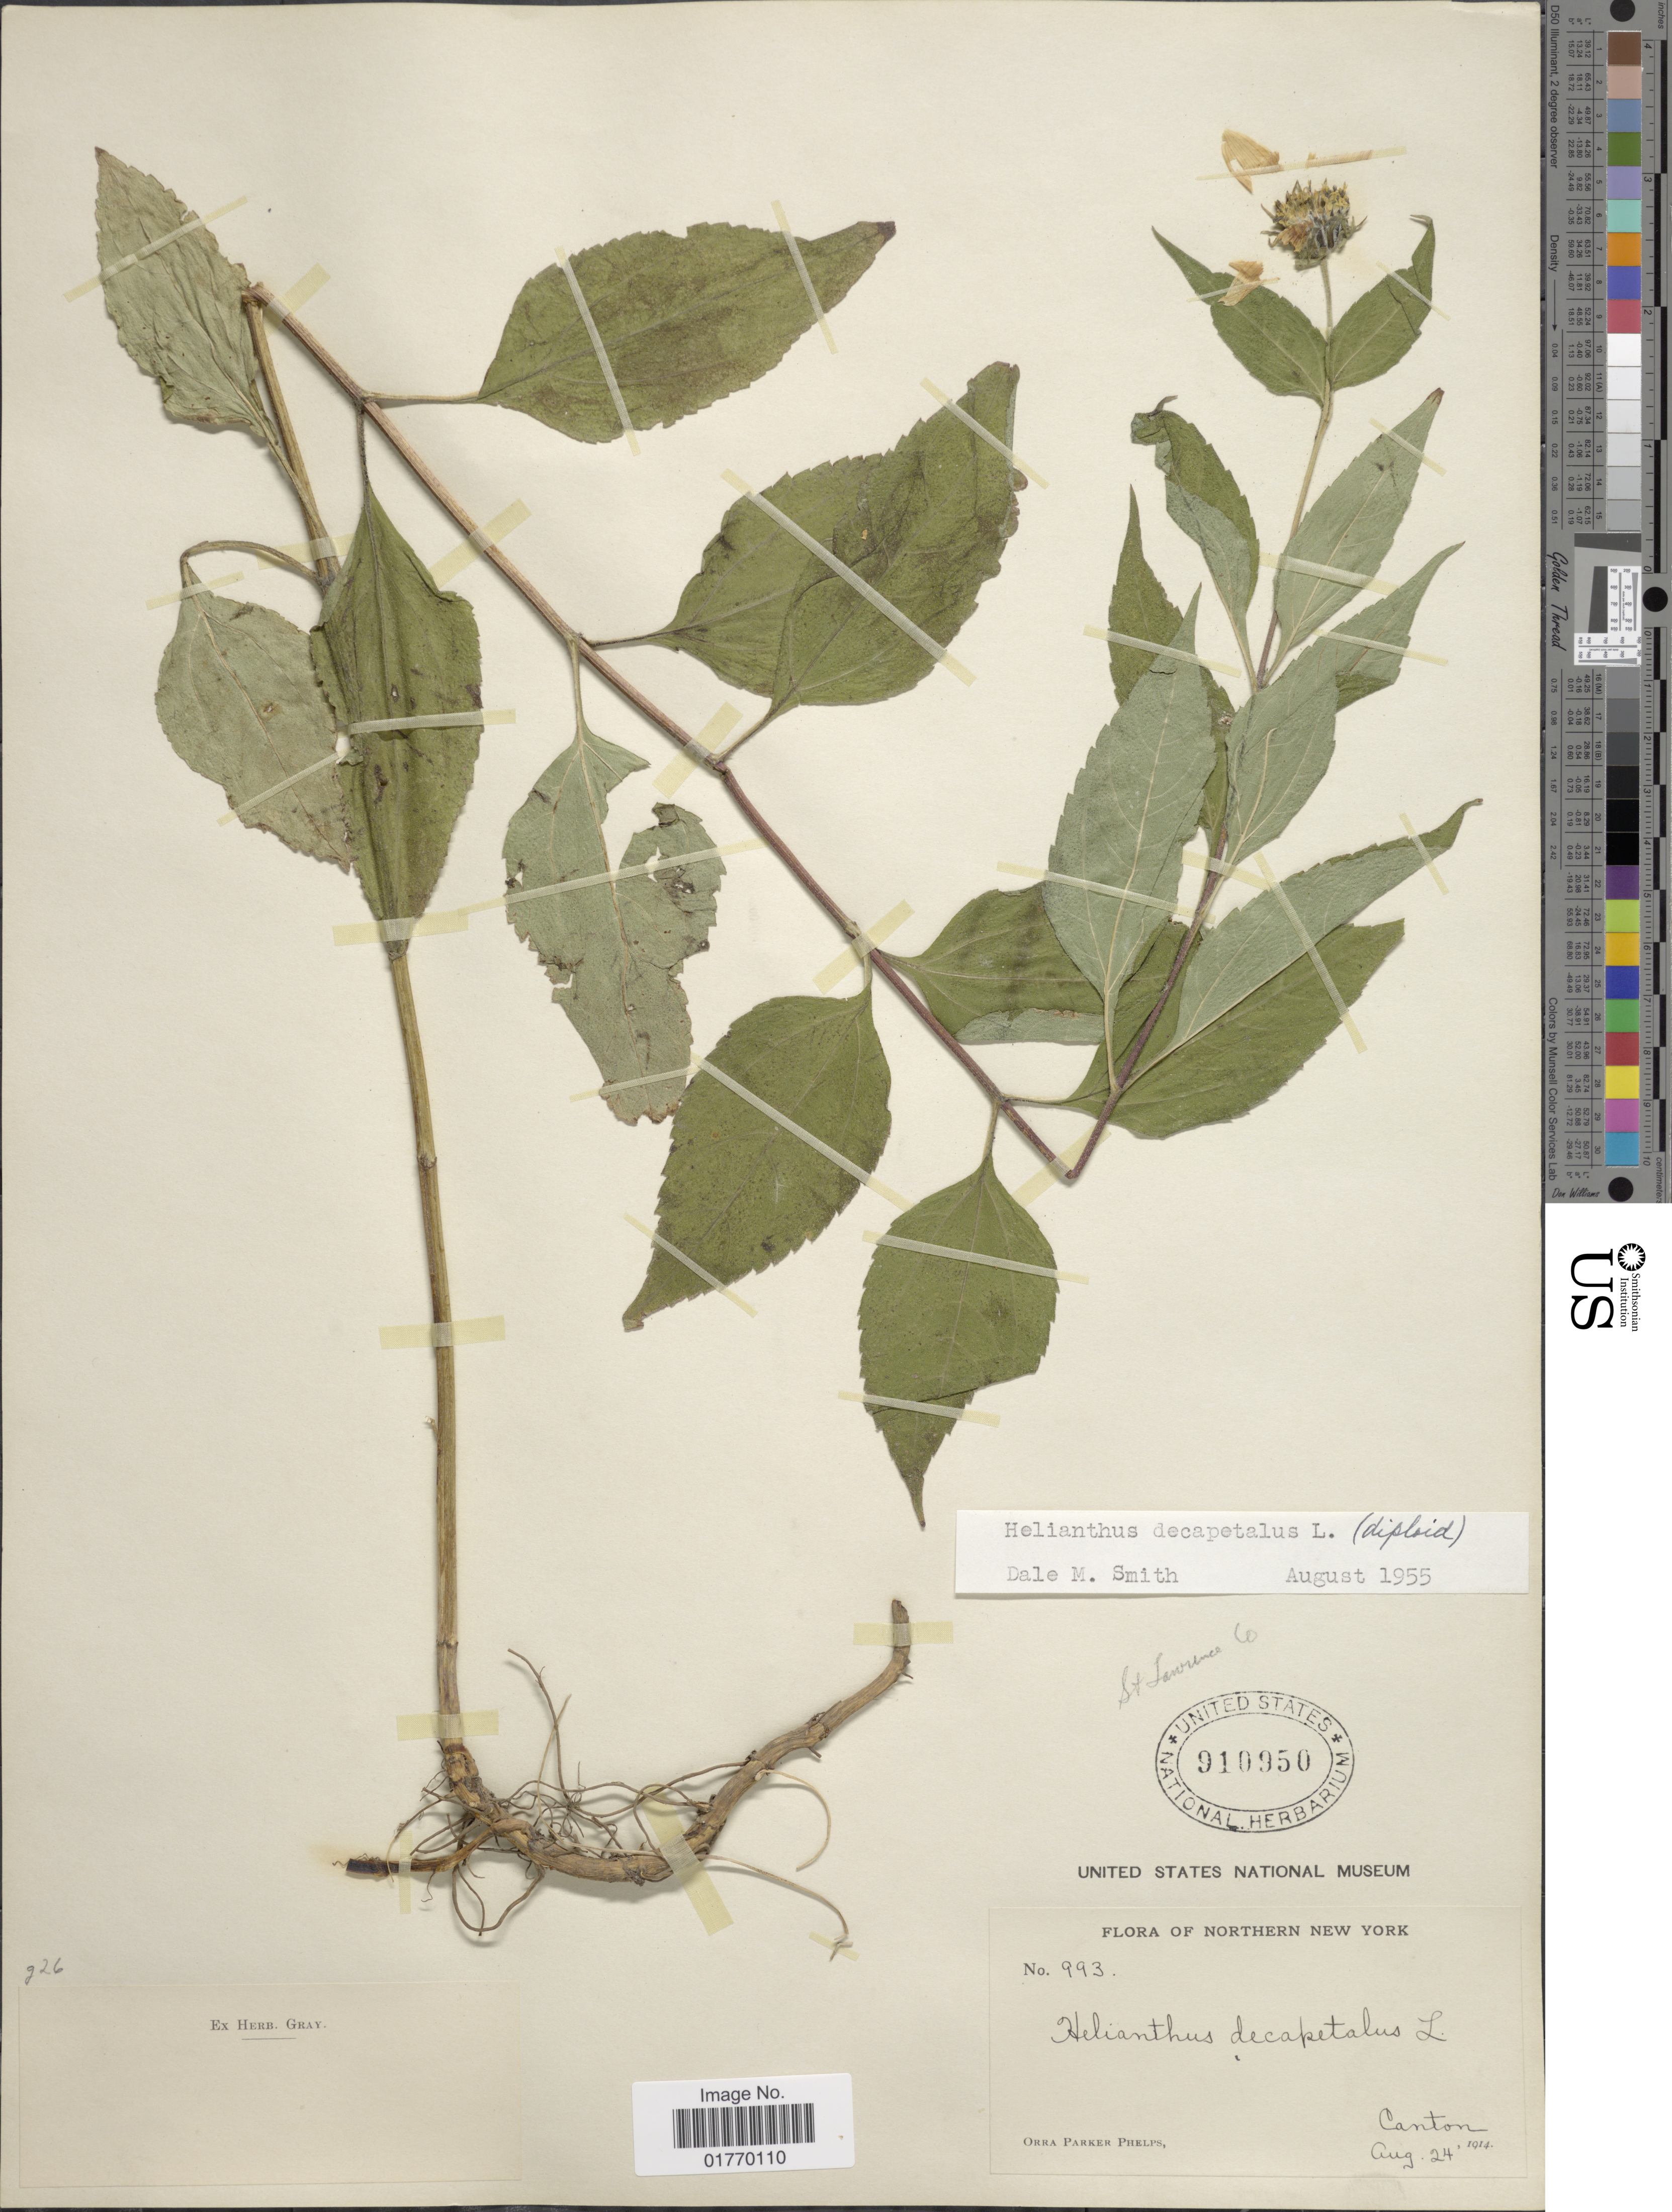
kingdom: Plantae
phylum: Tracheophyta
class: Magnoliopsida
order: Asterales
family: Asteraceae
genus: Helianthus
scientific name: Helianthus decapetalus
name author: L.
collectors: O. P. Phelps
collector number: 993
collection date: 1914-08-24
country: United States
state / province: New York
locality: Northern New York, Canton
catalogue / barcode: US 910950